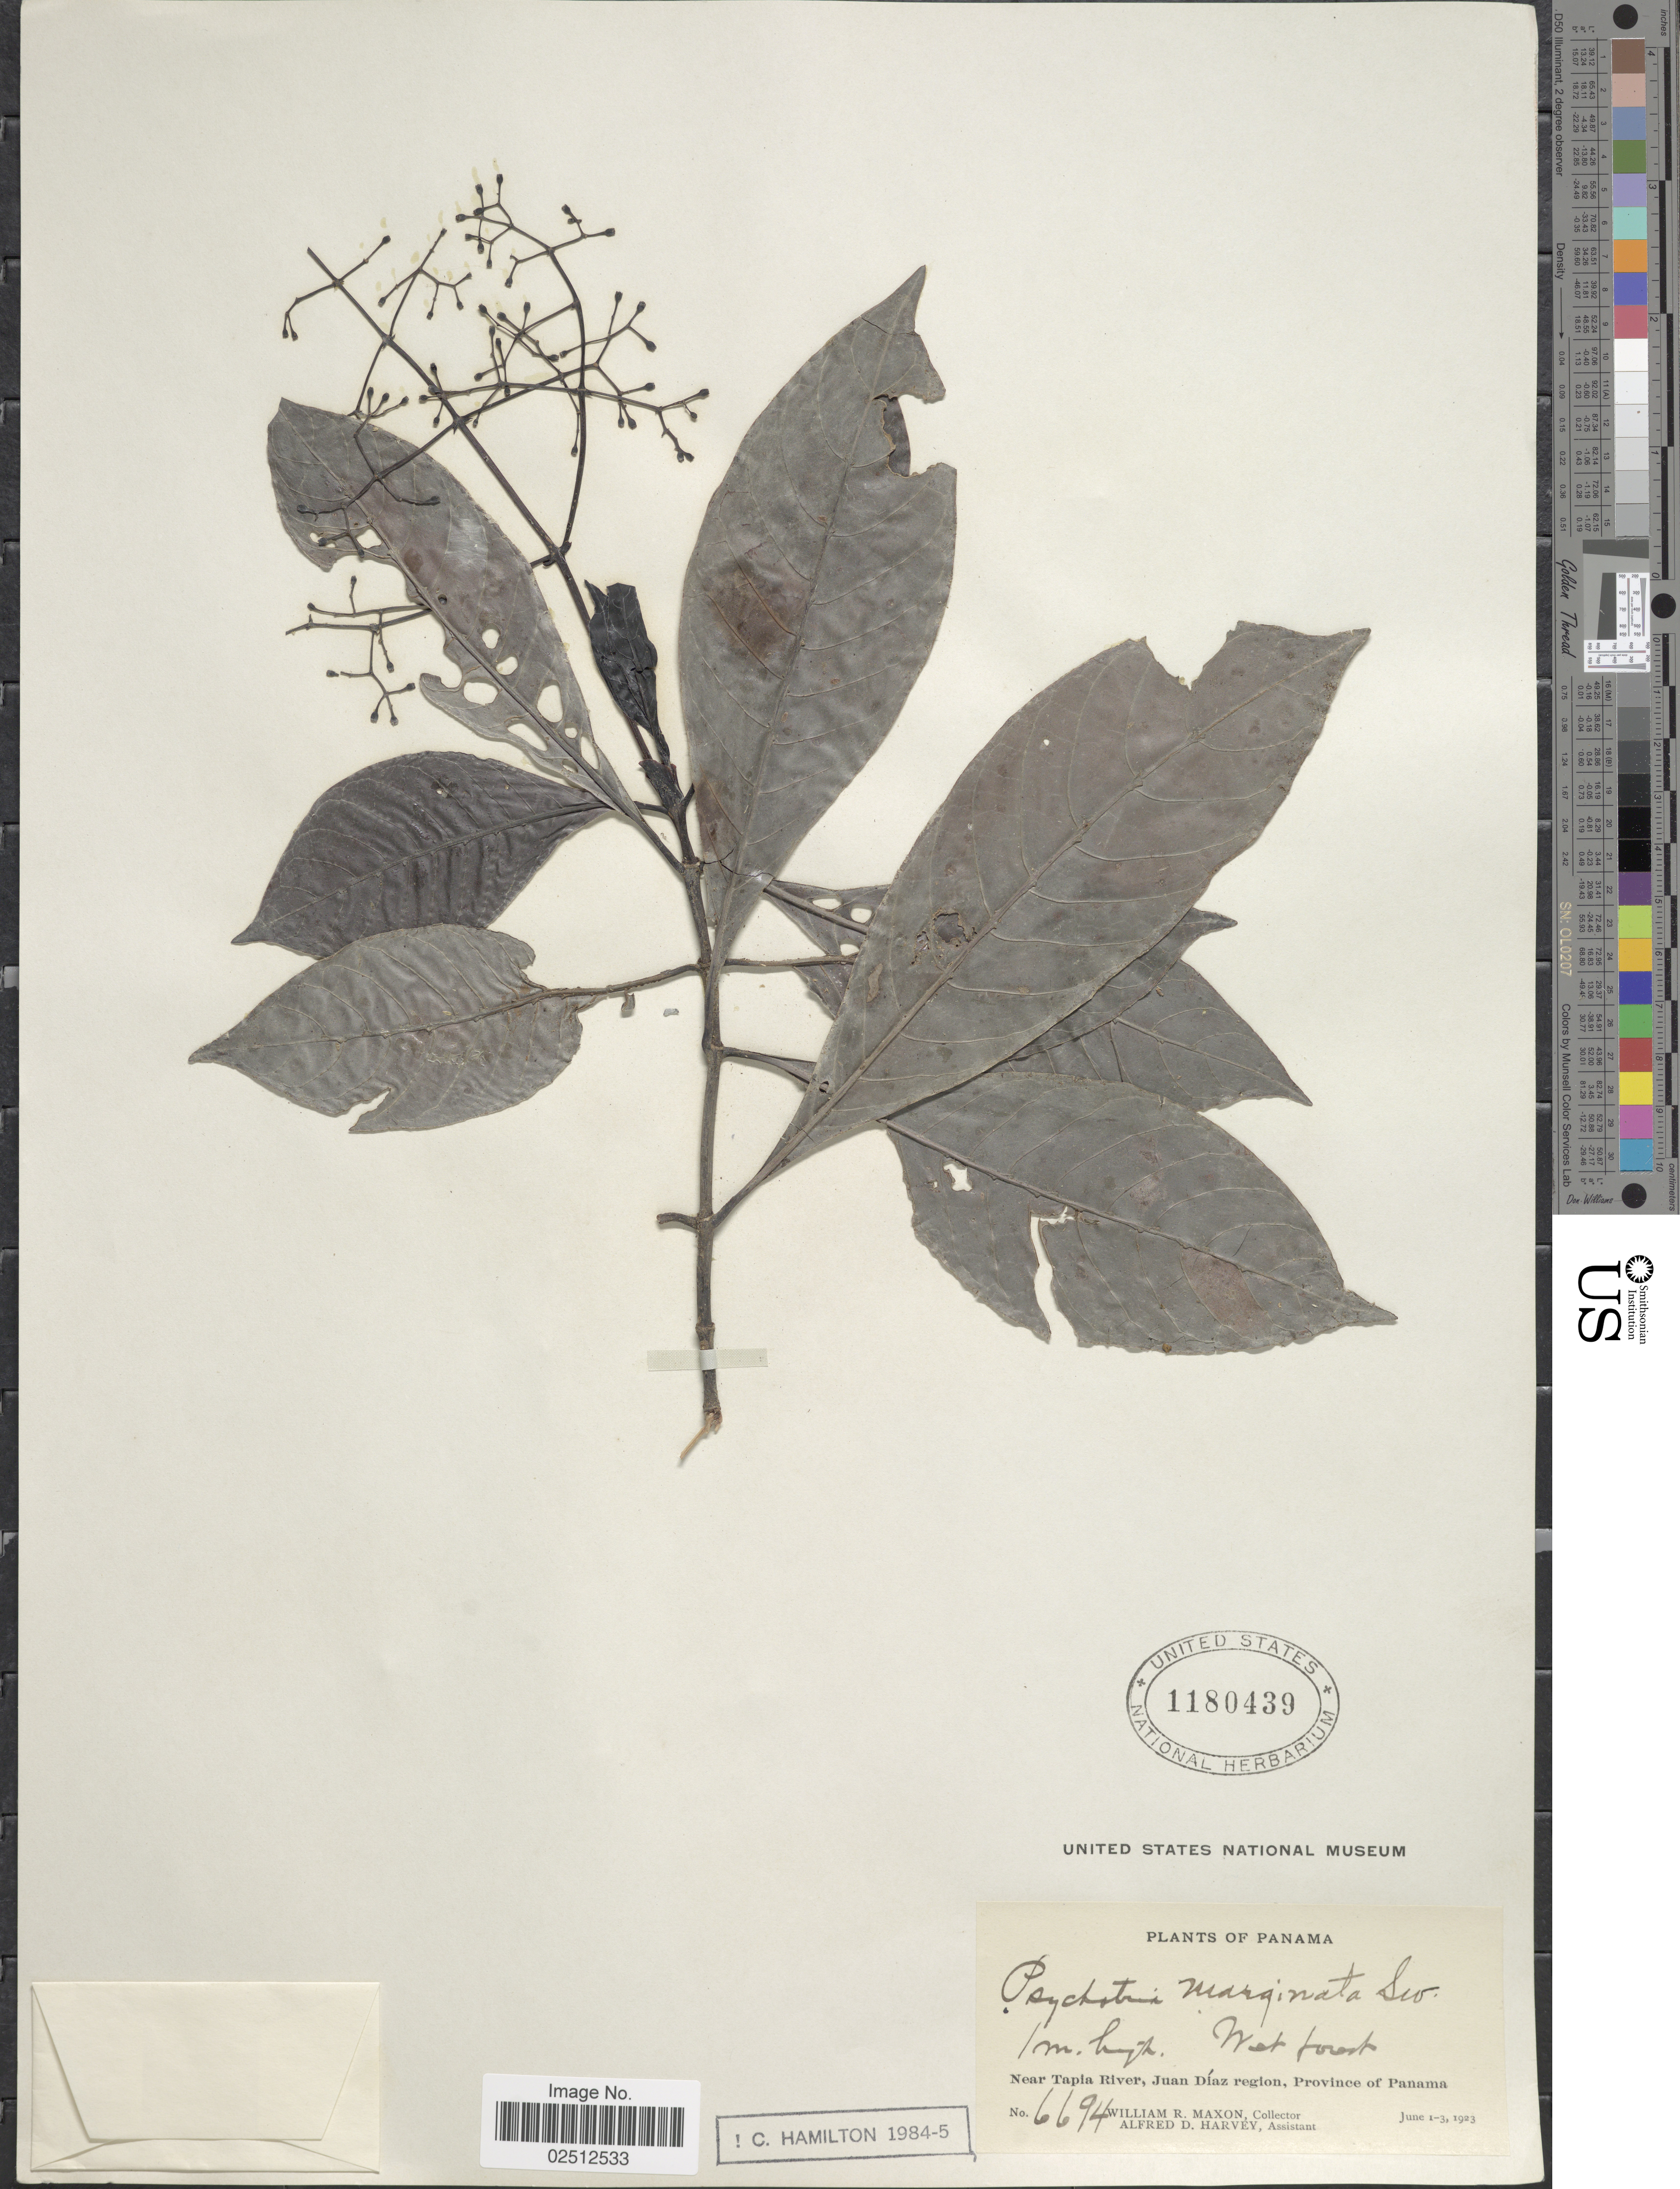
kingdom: Plantae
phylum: Tracheophyta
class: Magnoliopsida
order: Gentianales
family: Rubiaceae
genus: Psychotria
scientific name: Psychotria marginata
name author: Sw.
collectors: W. R. Maxon & A. D. Harvey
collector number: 6694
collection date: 1923-06-01/1923-06-03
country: Panama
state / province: Panamá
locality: Near Tapia River, Juan Diaz region, Province of Panama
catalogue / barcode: US 1180439